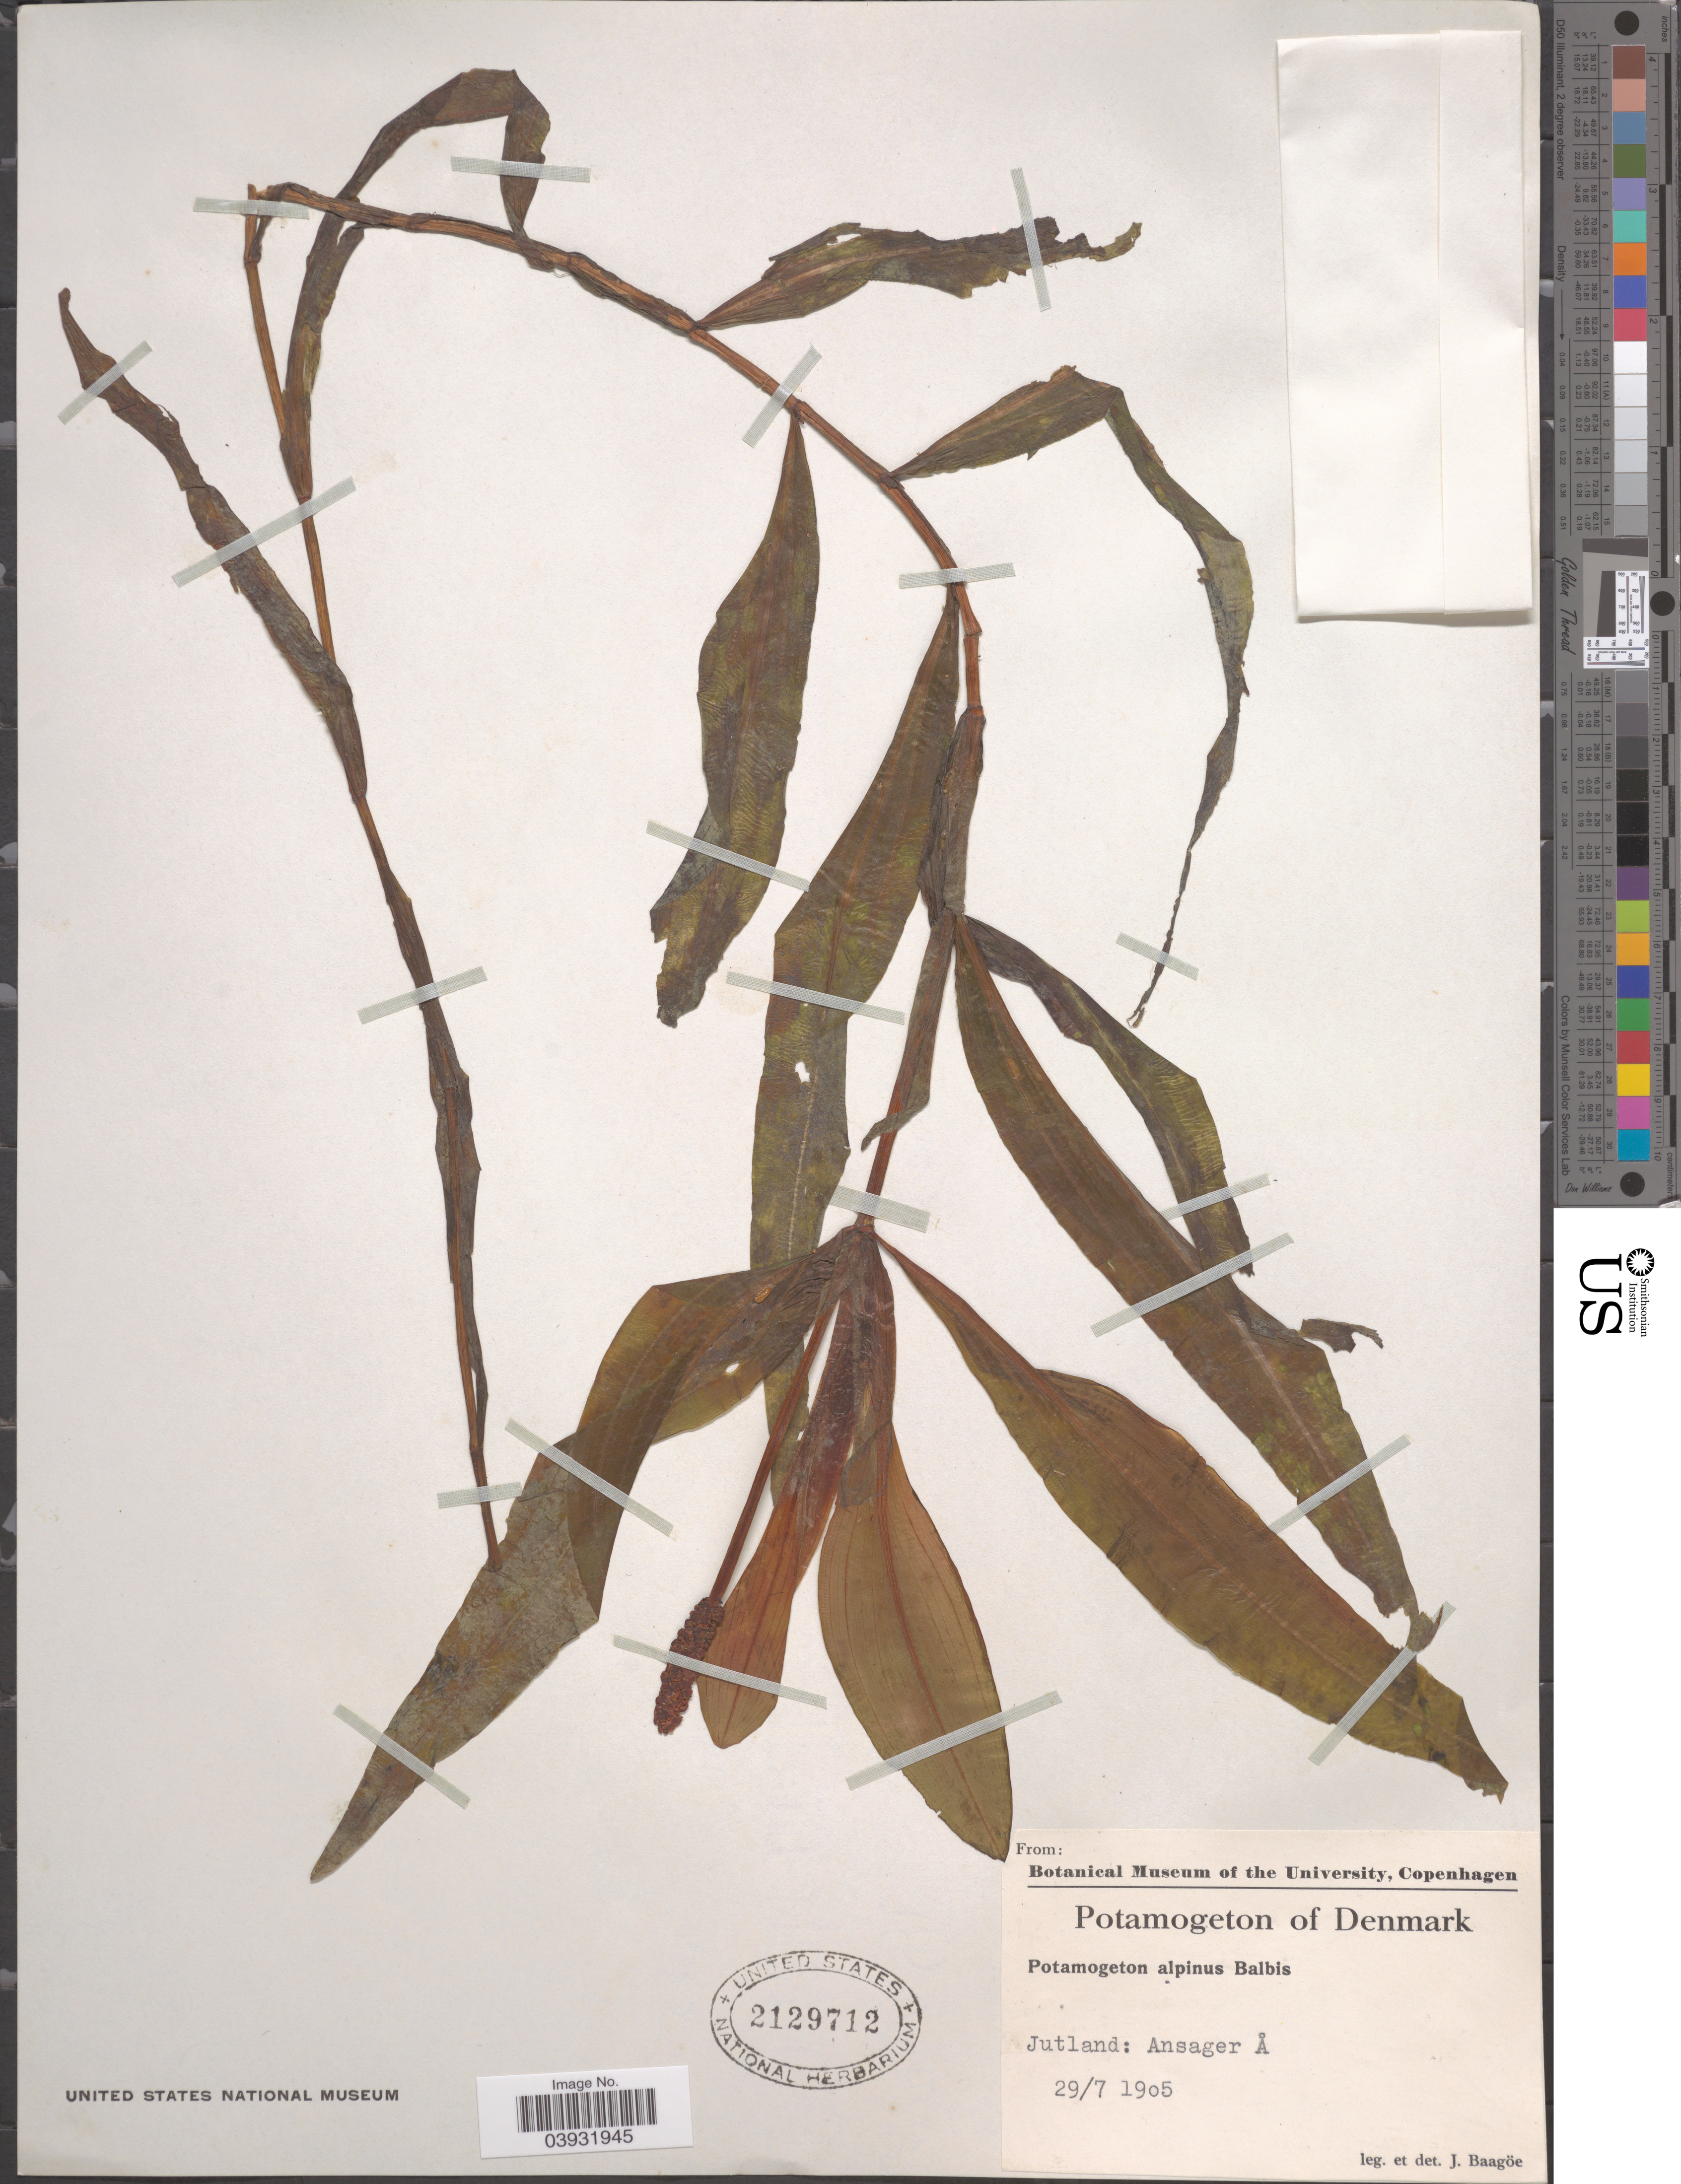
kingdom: Plantae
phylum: Tracheophyta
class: Liliopsida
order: Alismatales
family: Potamogetonaceae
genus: Potamogeton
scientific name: Potamogeton alpinus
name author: Balb.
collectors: J. Baagoe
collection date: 1905-07-29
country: Denmark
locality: Jutland: Ansager A.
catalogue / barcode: US 2129712